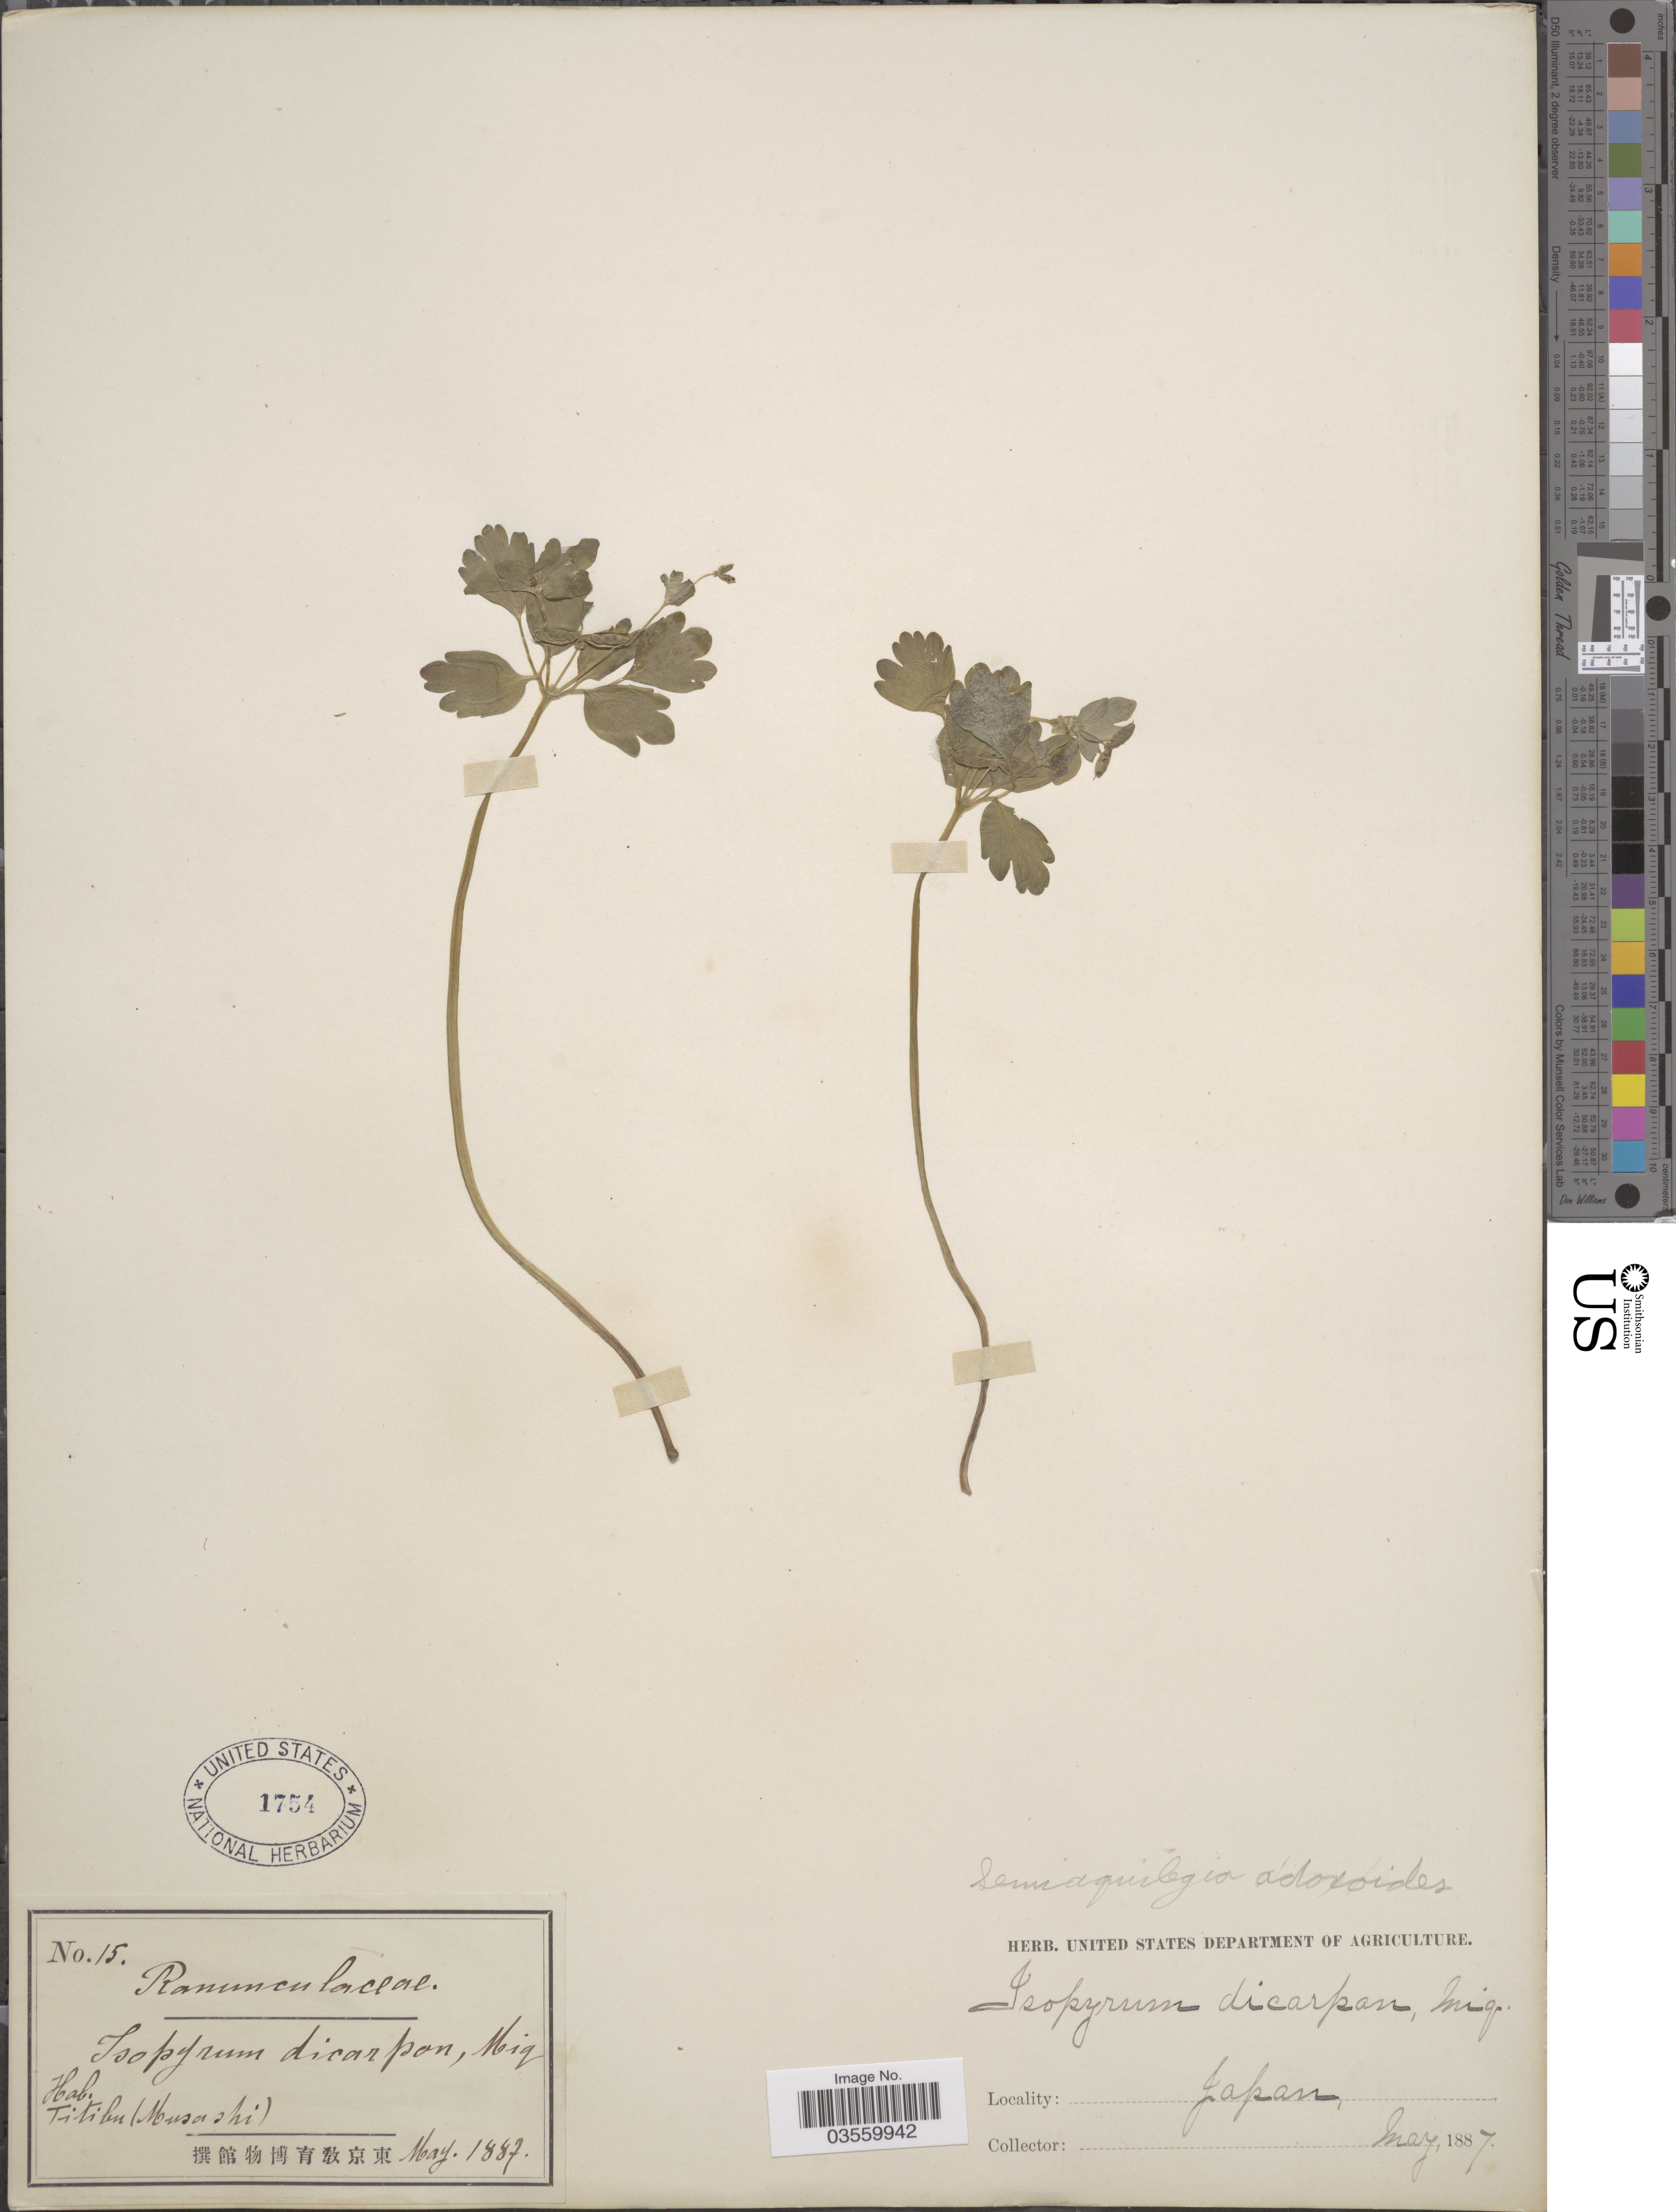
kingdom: Plantae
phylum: Tracheophyta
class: Magnoliopsida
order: Ranunculales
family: Ranunculaceae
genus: Semiaquilegia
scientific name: Semiaquilegia adoxoides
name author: (DC.) Makino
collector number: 15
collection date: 1887-05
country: Japan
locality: Titibu (Musashi).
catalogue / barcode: US 1754